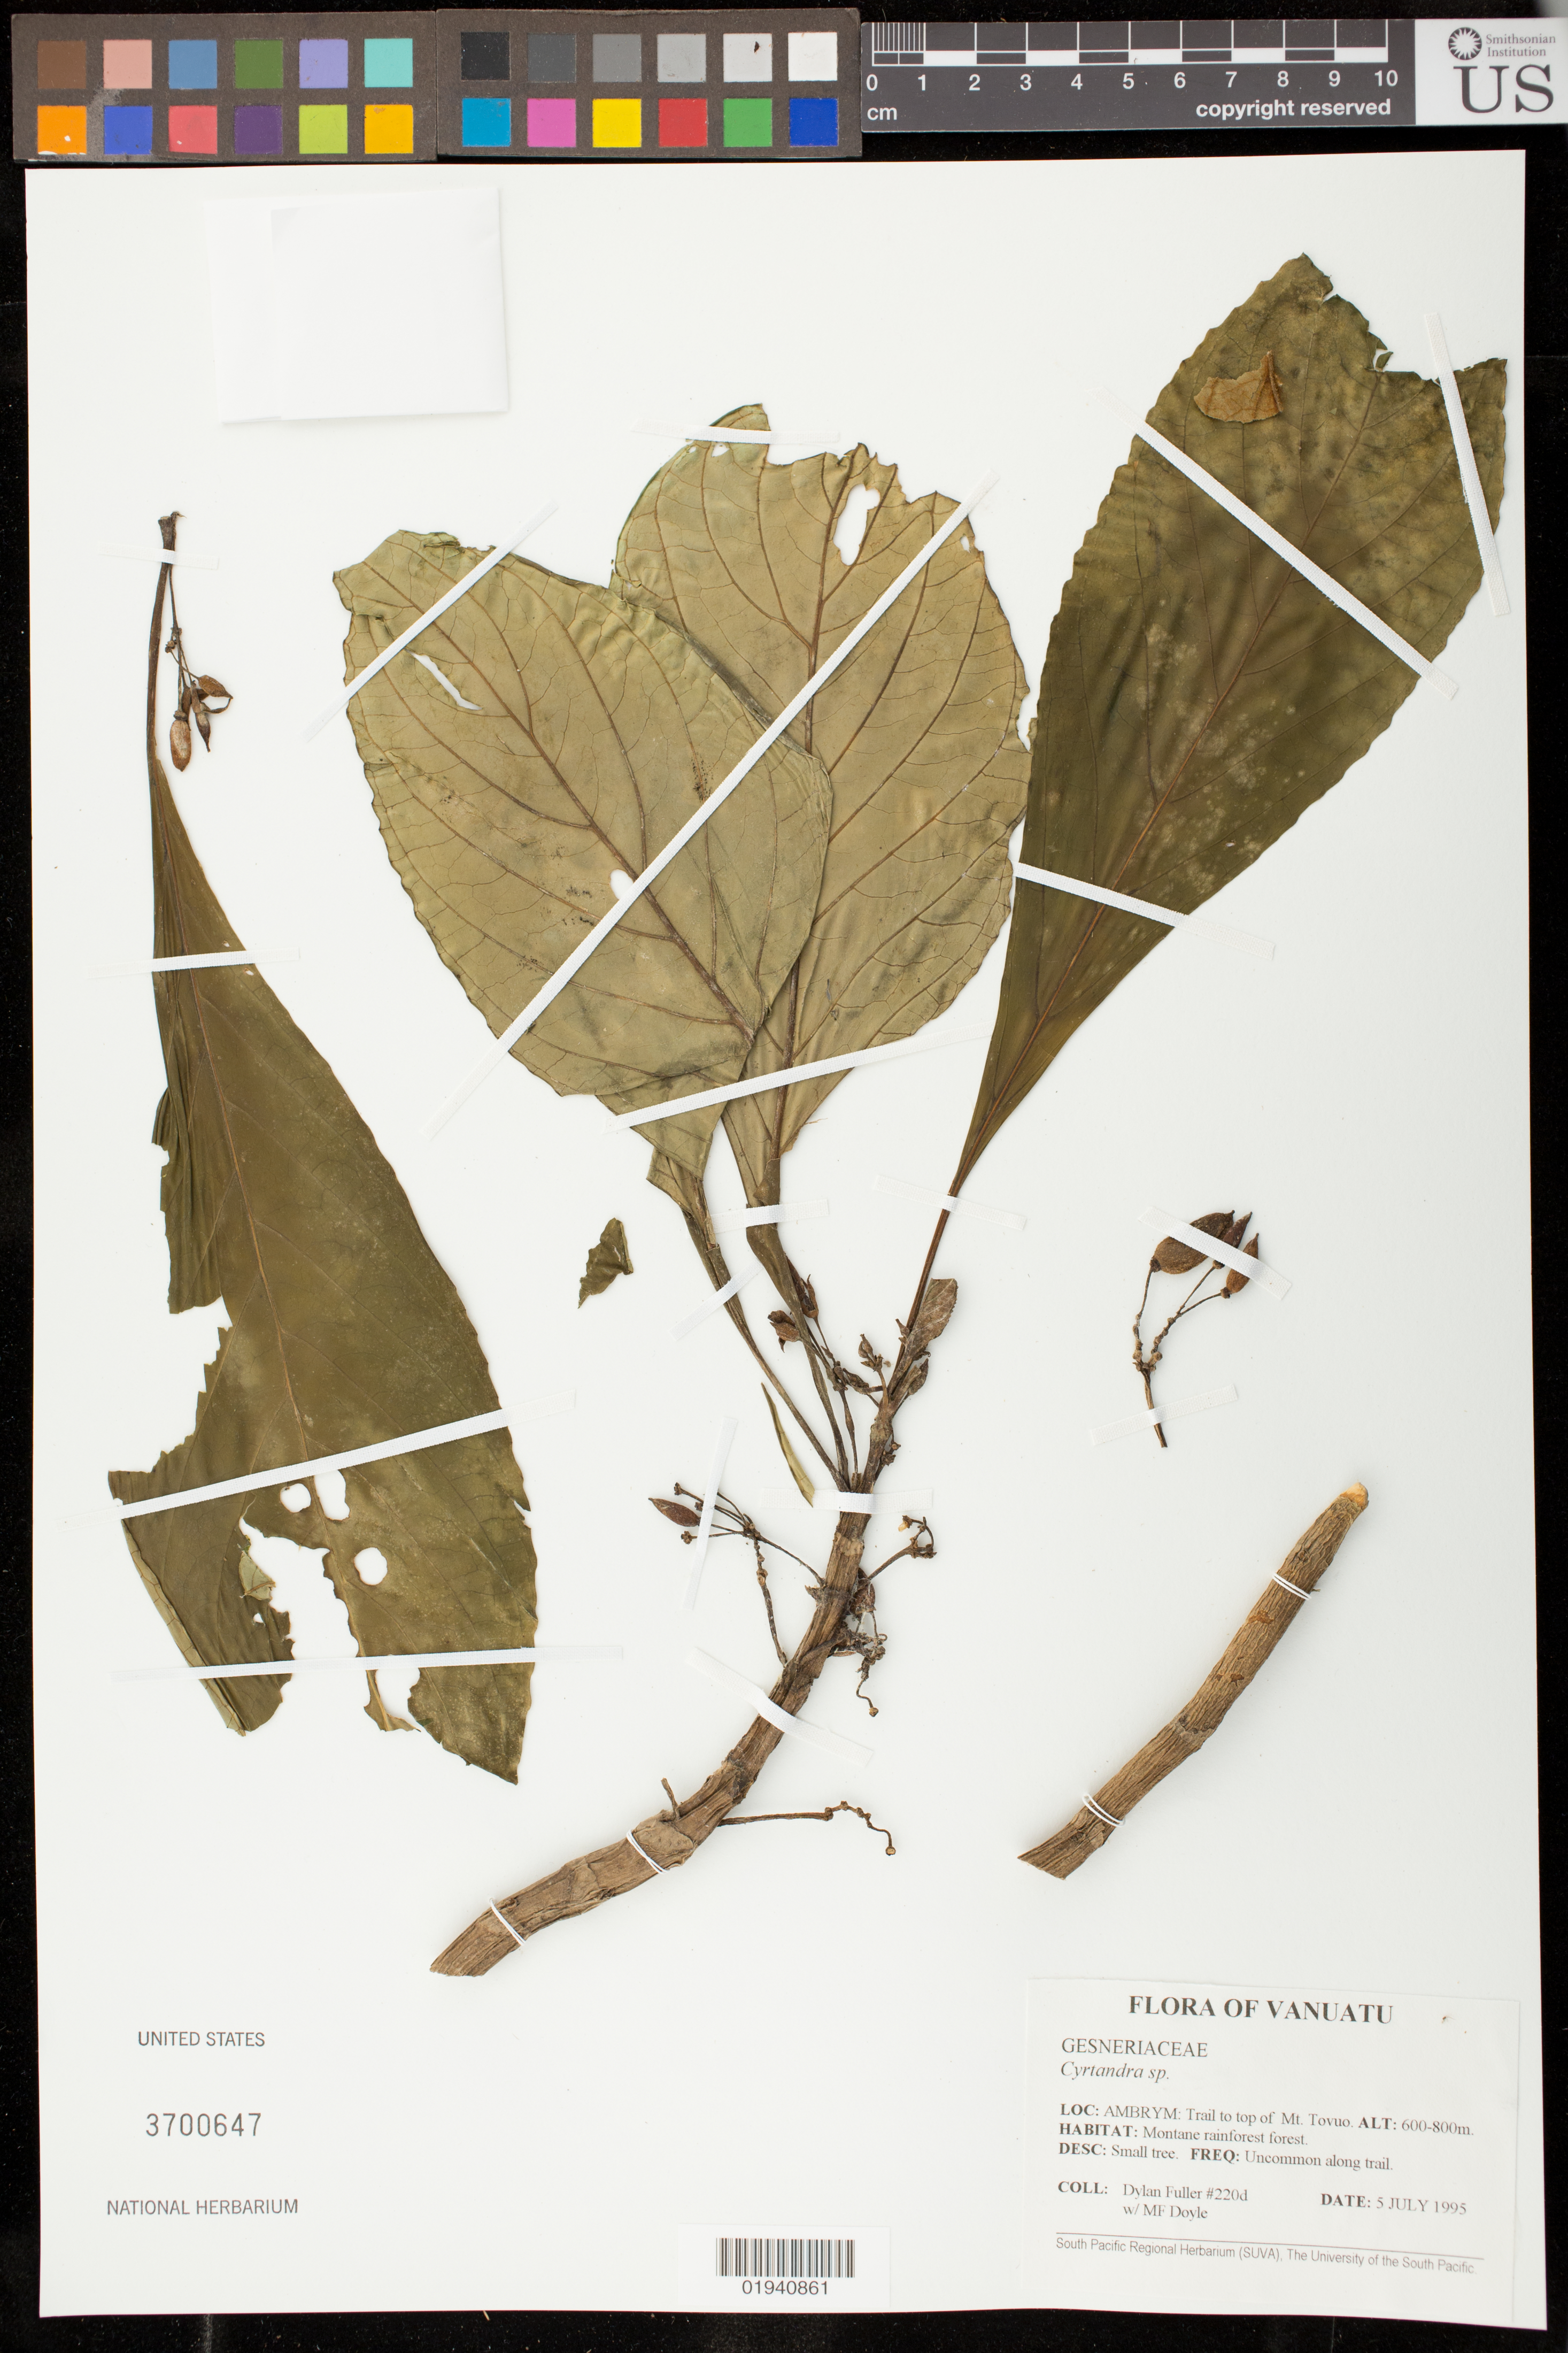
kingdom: Plantae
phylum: Tracheophyta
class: Magnoliopsida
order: Lamiales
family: Gesneriaceae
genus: Cyrtandra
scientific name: Cyrtandra sp.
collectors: D. X. Fuller & M. Doyle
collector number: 220d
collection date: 1995-07-05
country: Vanuatu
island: Ambrym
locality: Trail to top of Mt. Tovou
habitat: Montane rainforest forest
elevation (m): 600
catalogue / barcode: US 3700647